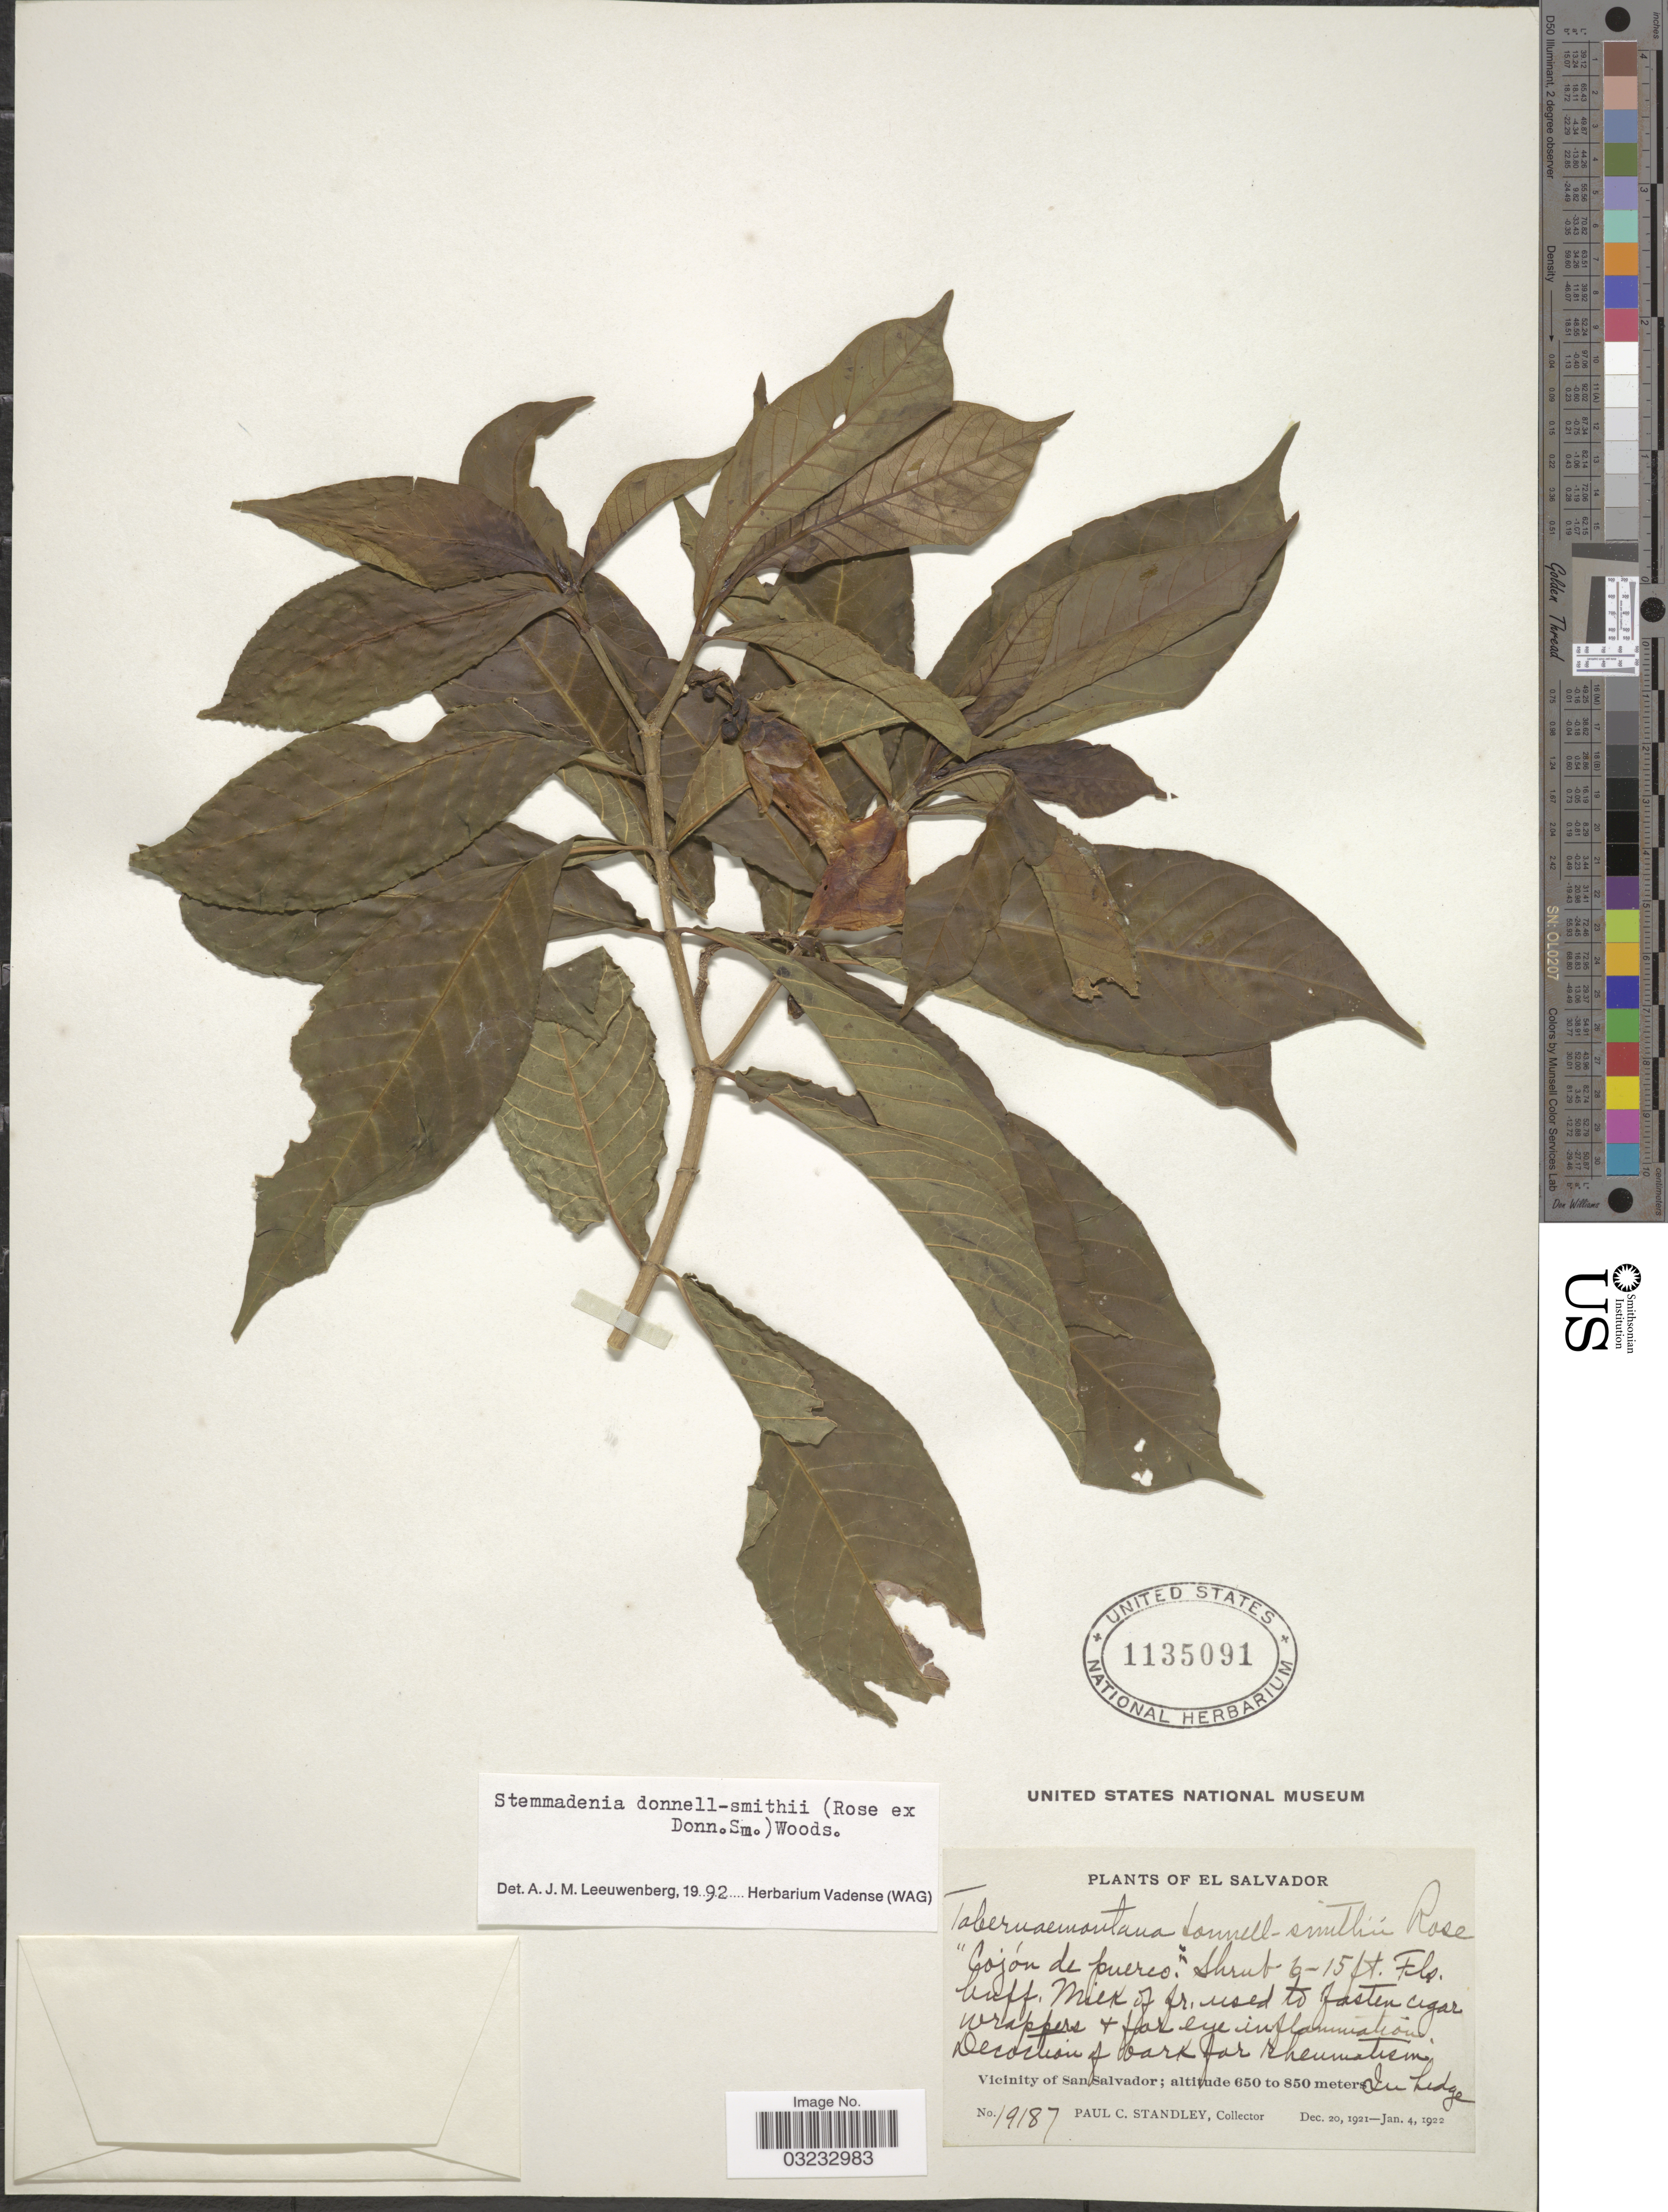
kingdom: Plantae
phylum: Tracheophyta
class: Magnoliopsida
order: Gentianales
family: Apocynaceae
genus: Stemmadenia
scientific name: Stemmadenia donnell-smithii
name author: (Rose ex Donn. Sm.) Woodson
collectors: P. C. Standley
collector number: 19187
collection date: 1921-12-20/1922-01-04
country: El Salvador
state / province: San Salvador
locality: Vicinity of San Salvador.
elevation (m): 650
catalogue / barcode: US 1135091